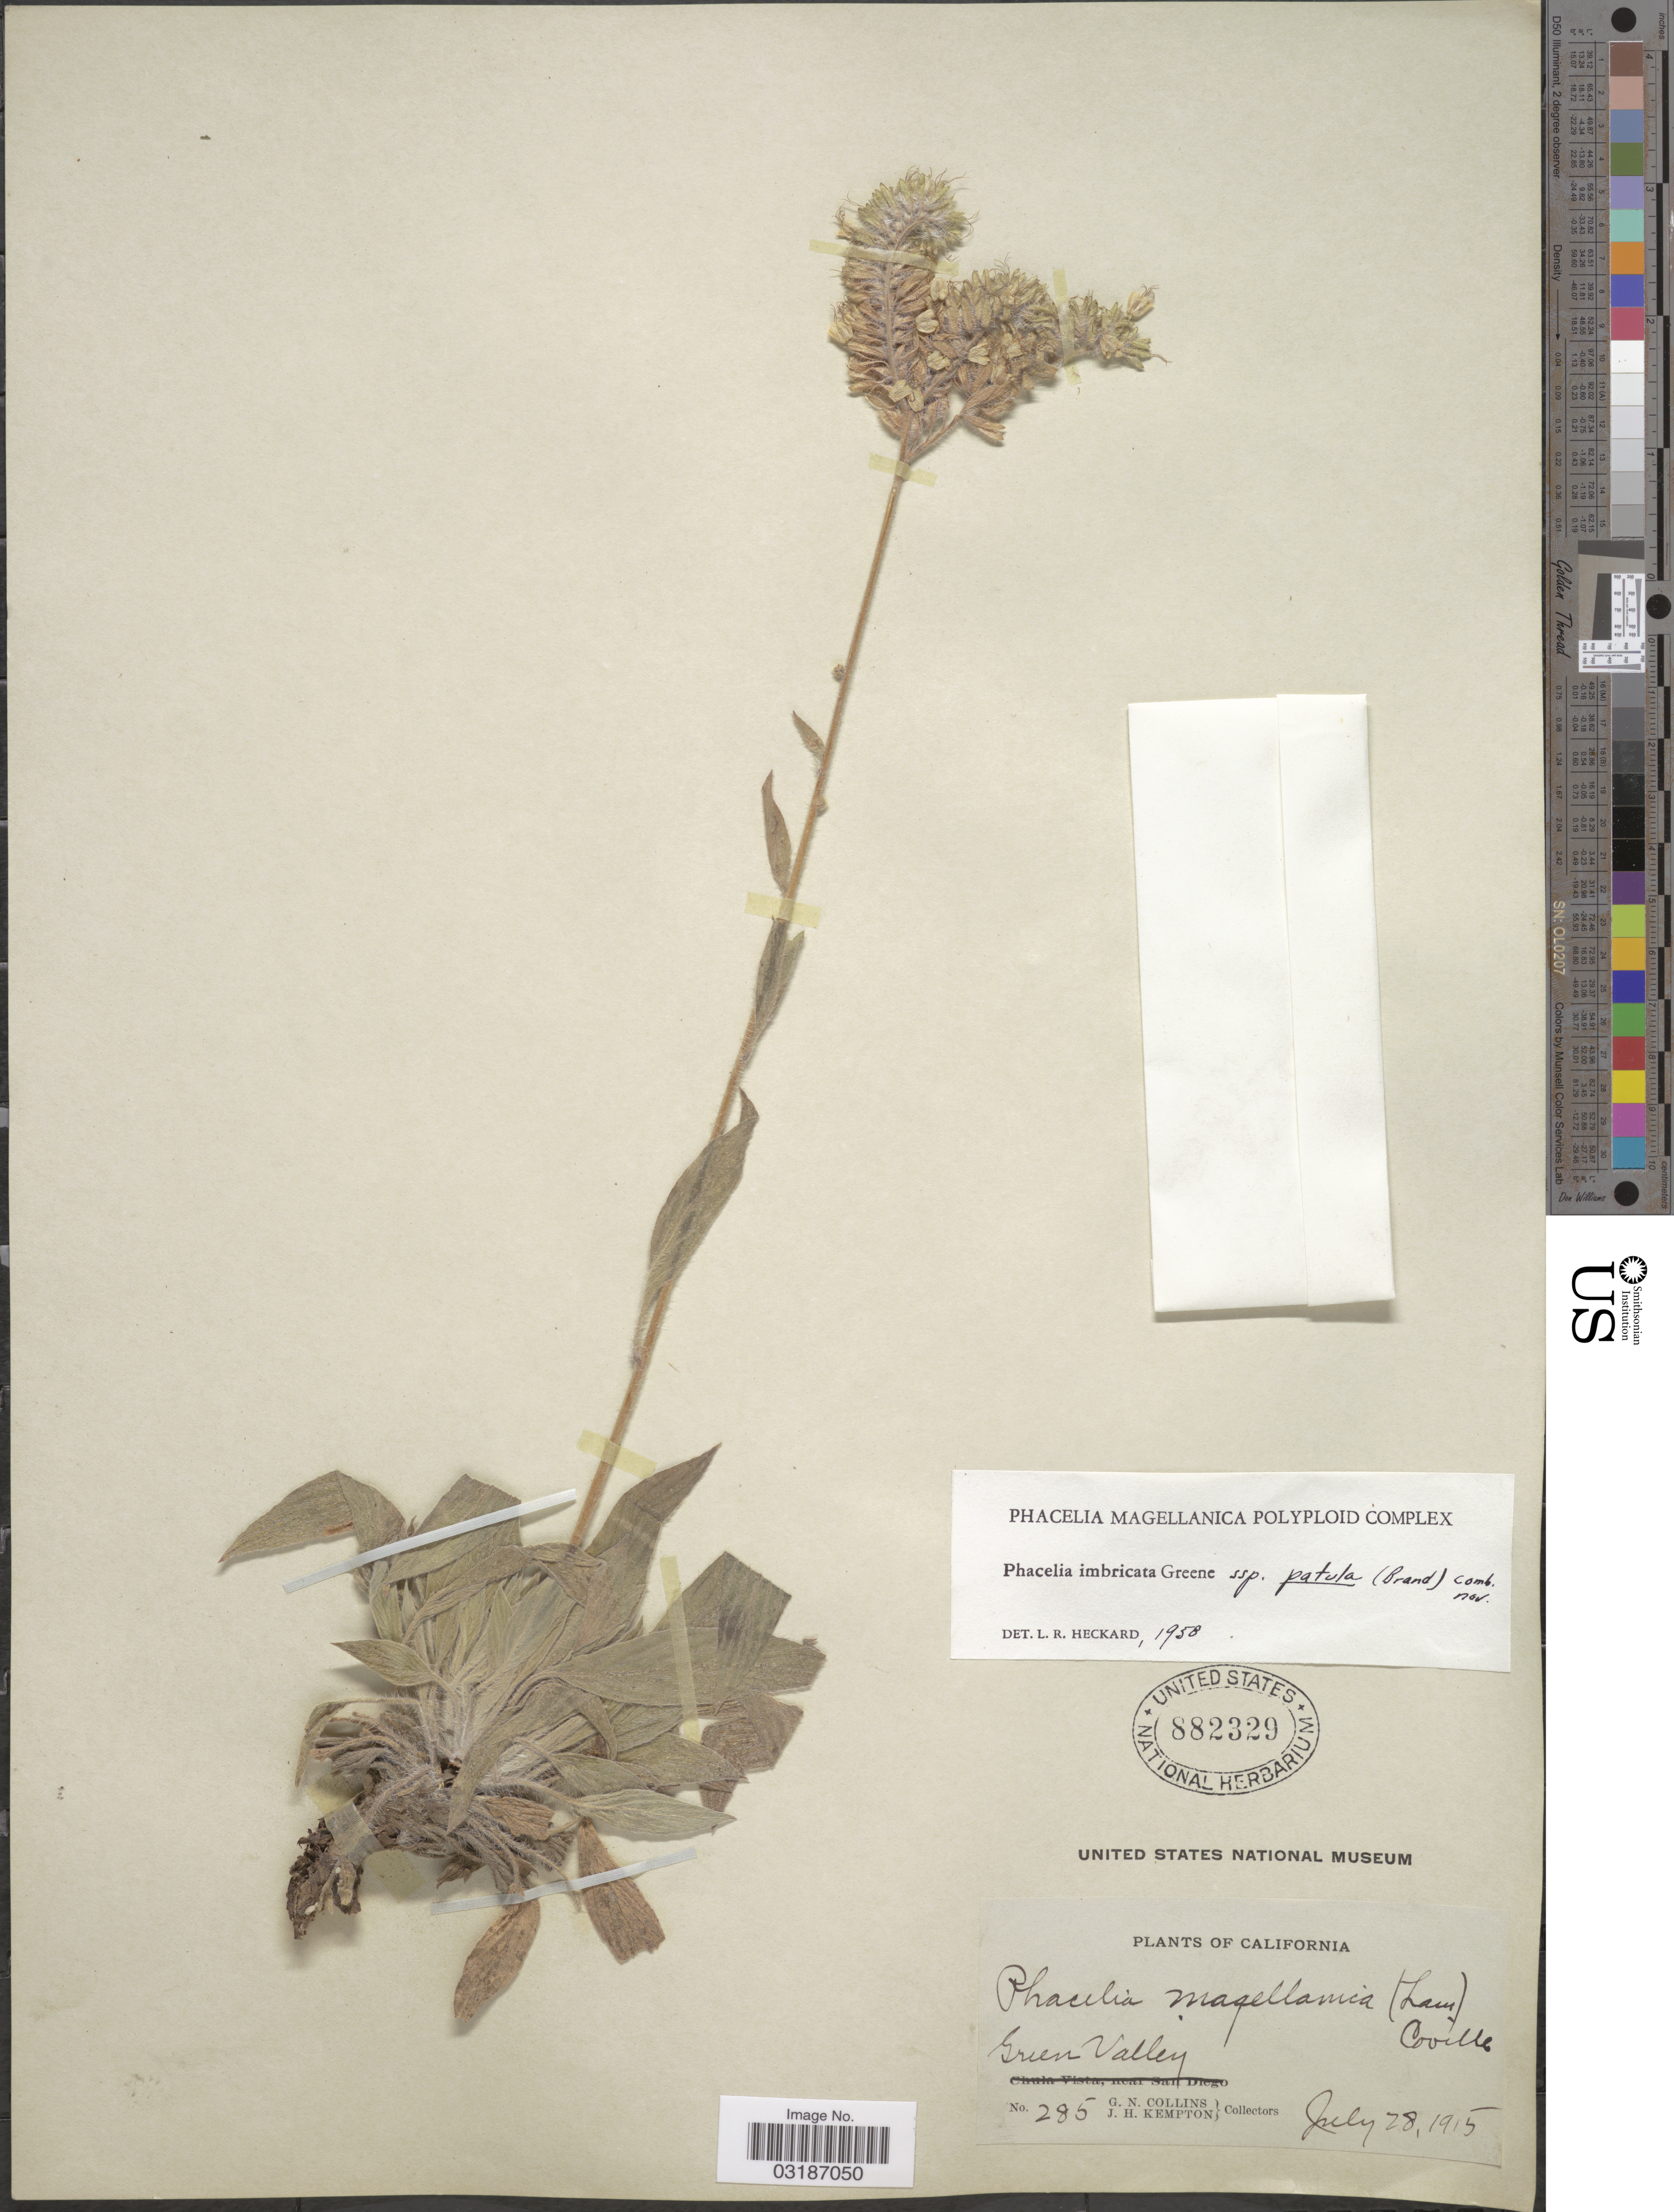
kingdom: Plantae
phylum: Tracheophyta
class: Magnoliopsida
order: Boraginales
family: Hydrophyllaceae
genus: Phacelia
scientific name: Phacelia imbricata subsp. patula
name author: (Brand) Heckard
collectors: G. Collins & J. H. Kempton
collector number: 285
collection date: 1915-07-28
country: United States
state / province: California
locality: Green Valley.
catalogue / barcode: US 882329